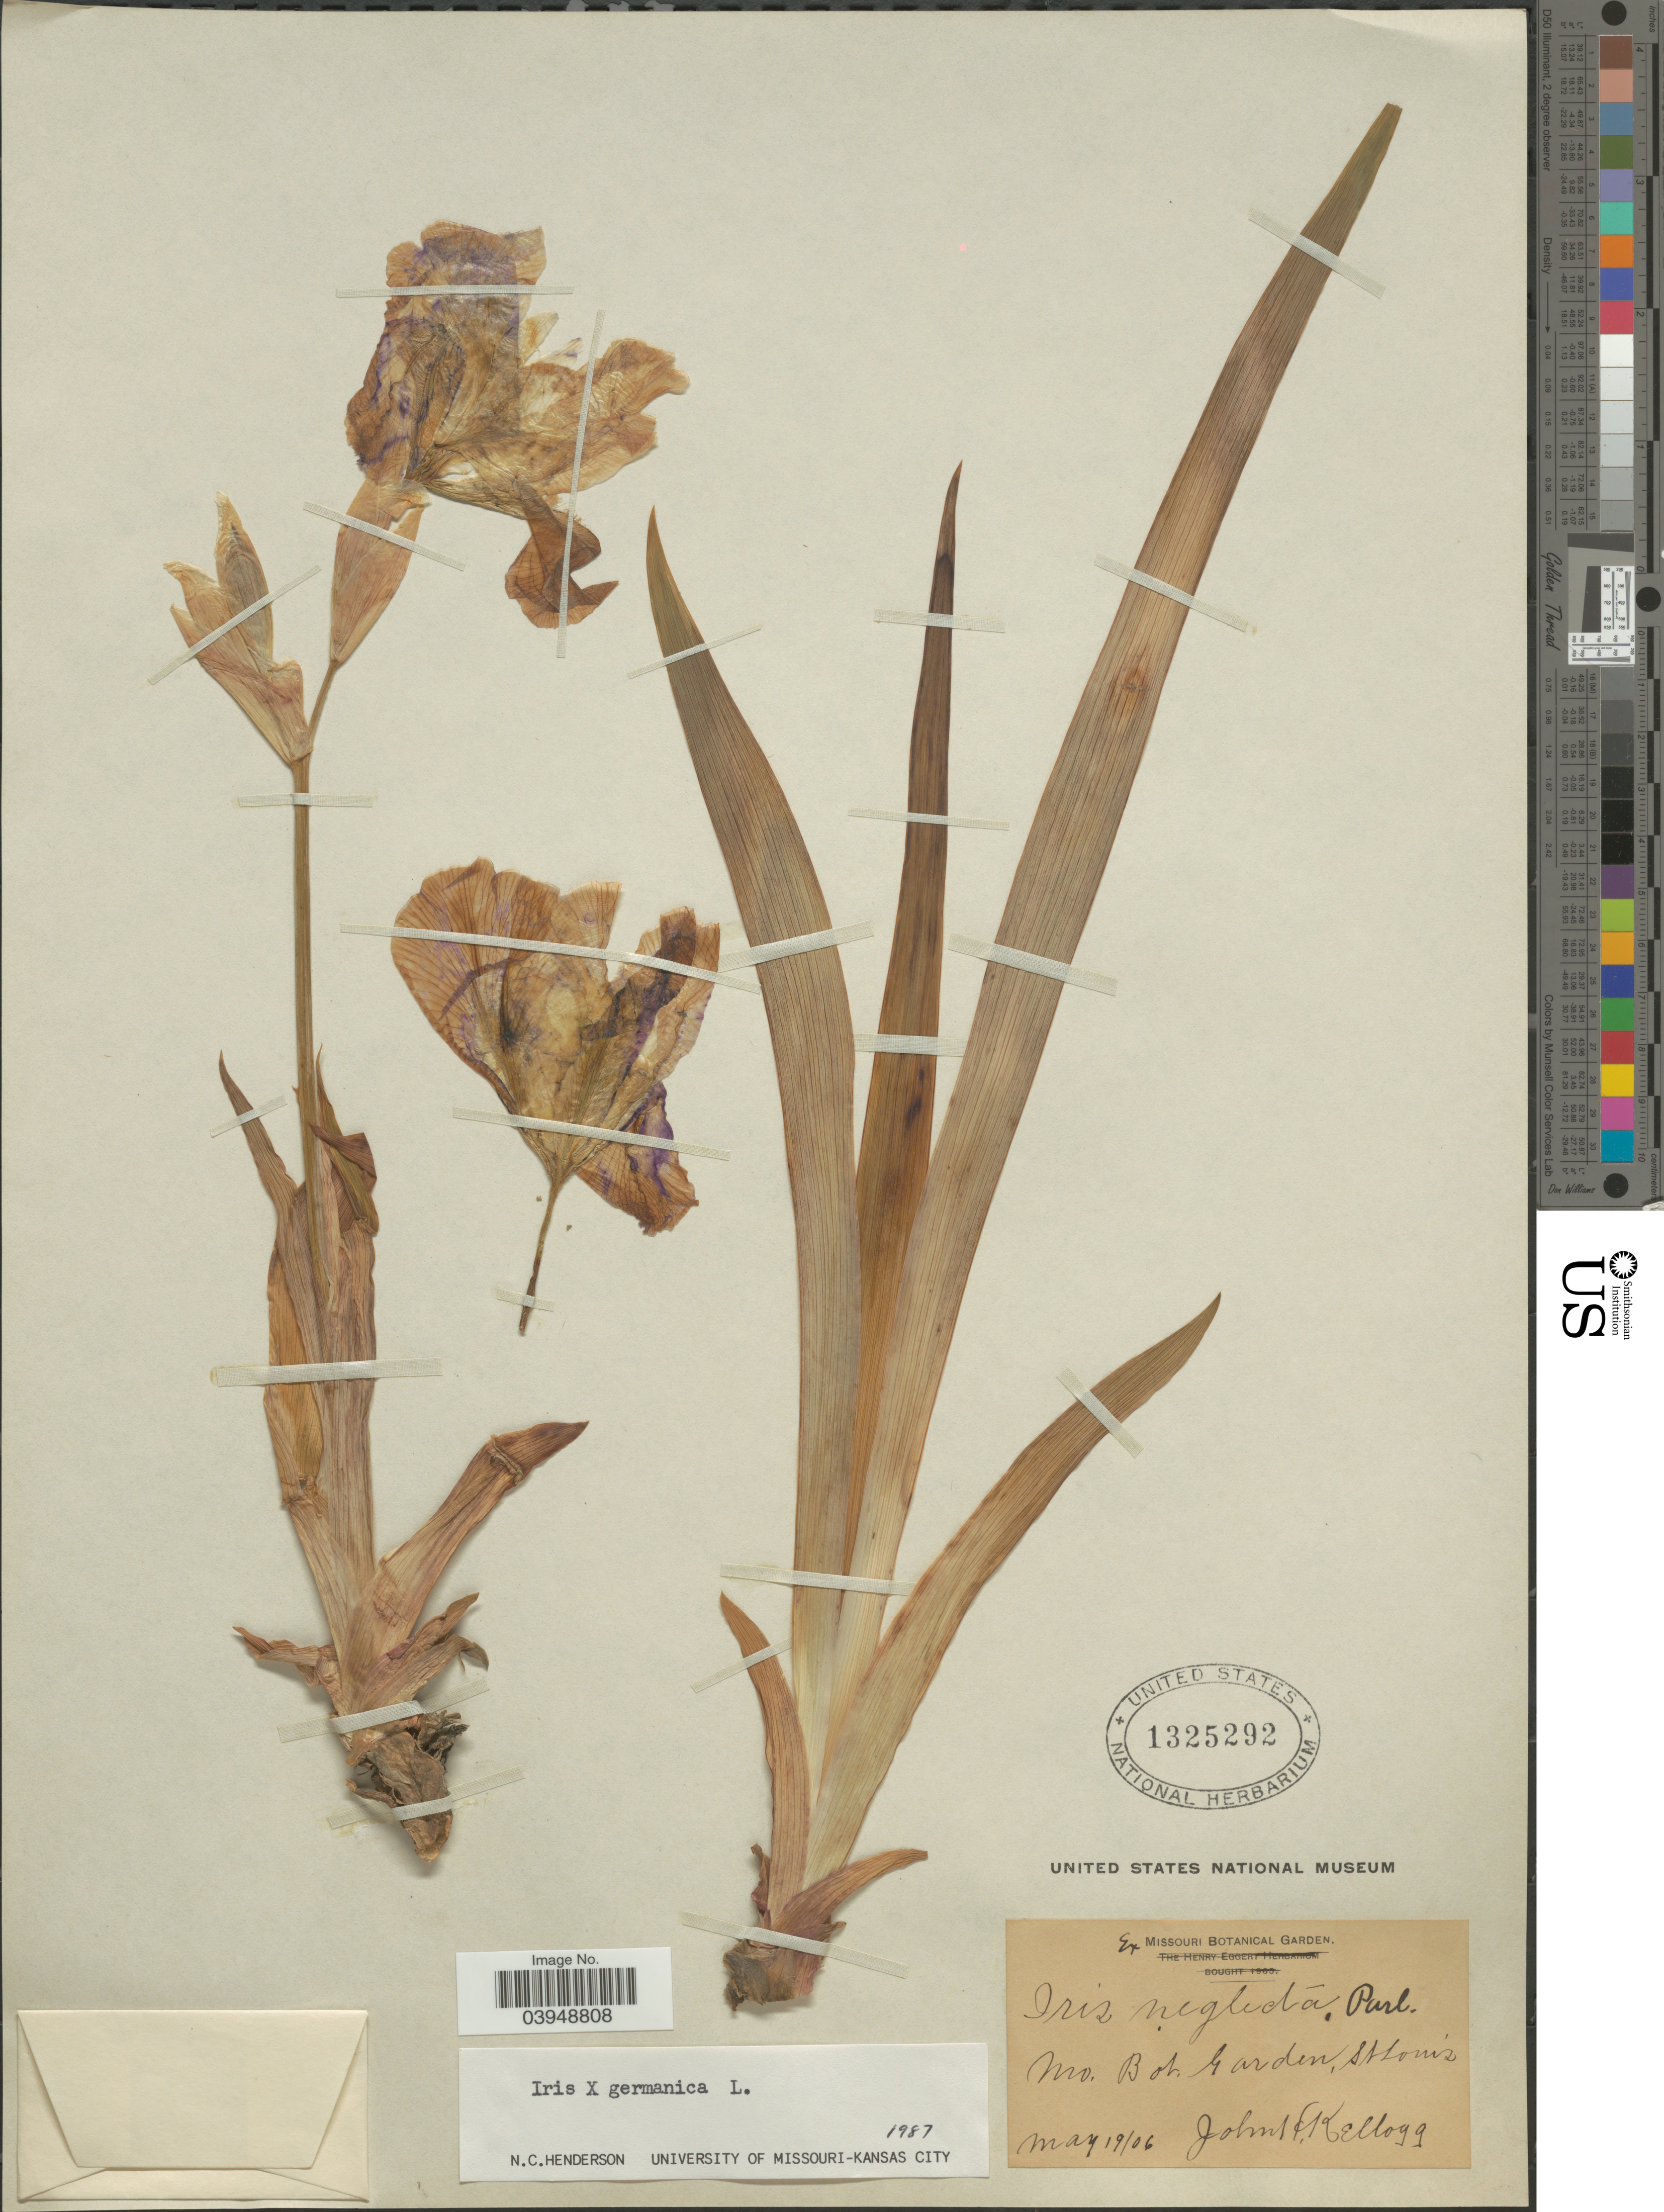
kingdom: Plantae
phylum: Tracheophyta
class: Liliopsida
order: Asparagales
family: Iridaceae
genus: Iris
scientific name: Iris neglecta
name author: Parl.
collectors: J. H. Kellogg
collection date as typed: Transcribed d/m/y: 19/5/6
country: United States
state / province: Missouri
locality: Mo. Bot. Garden, St Louis.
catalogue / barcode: US 1325292